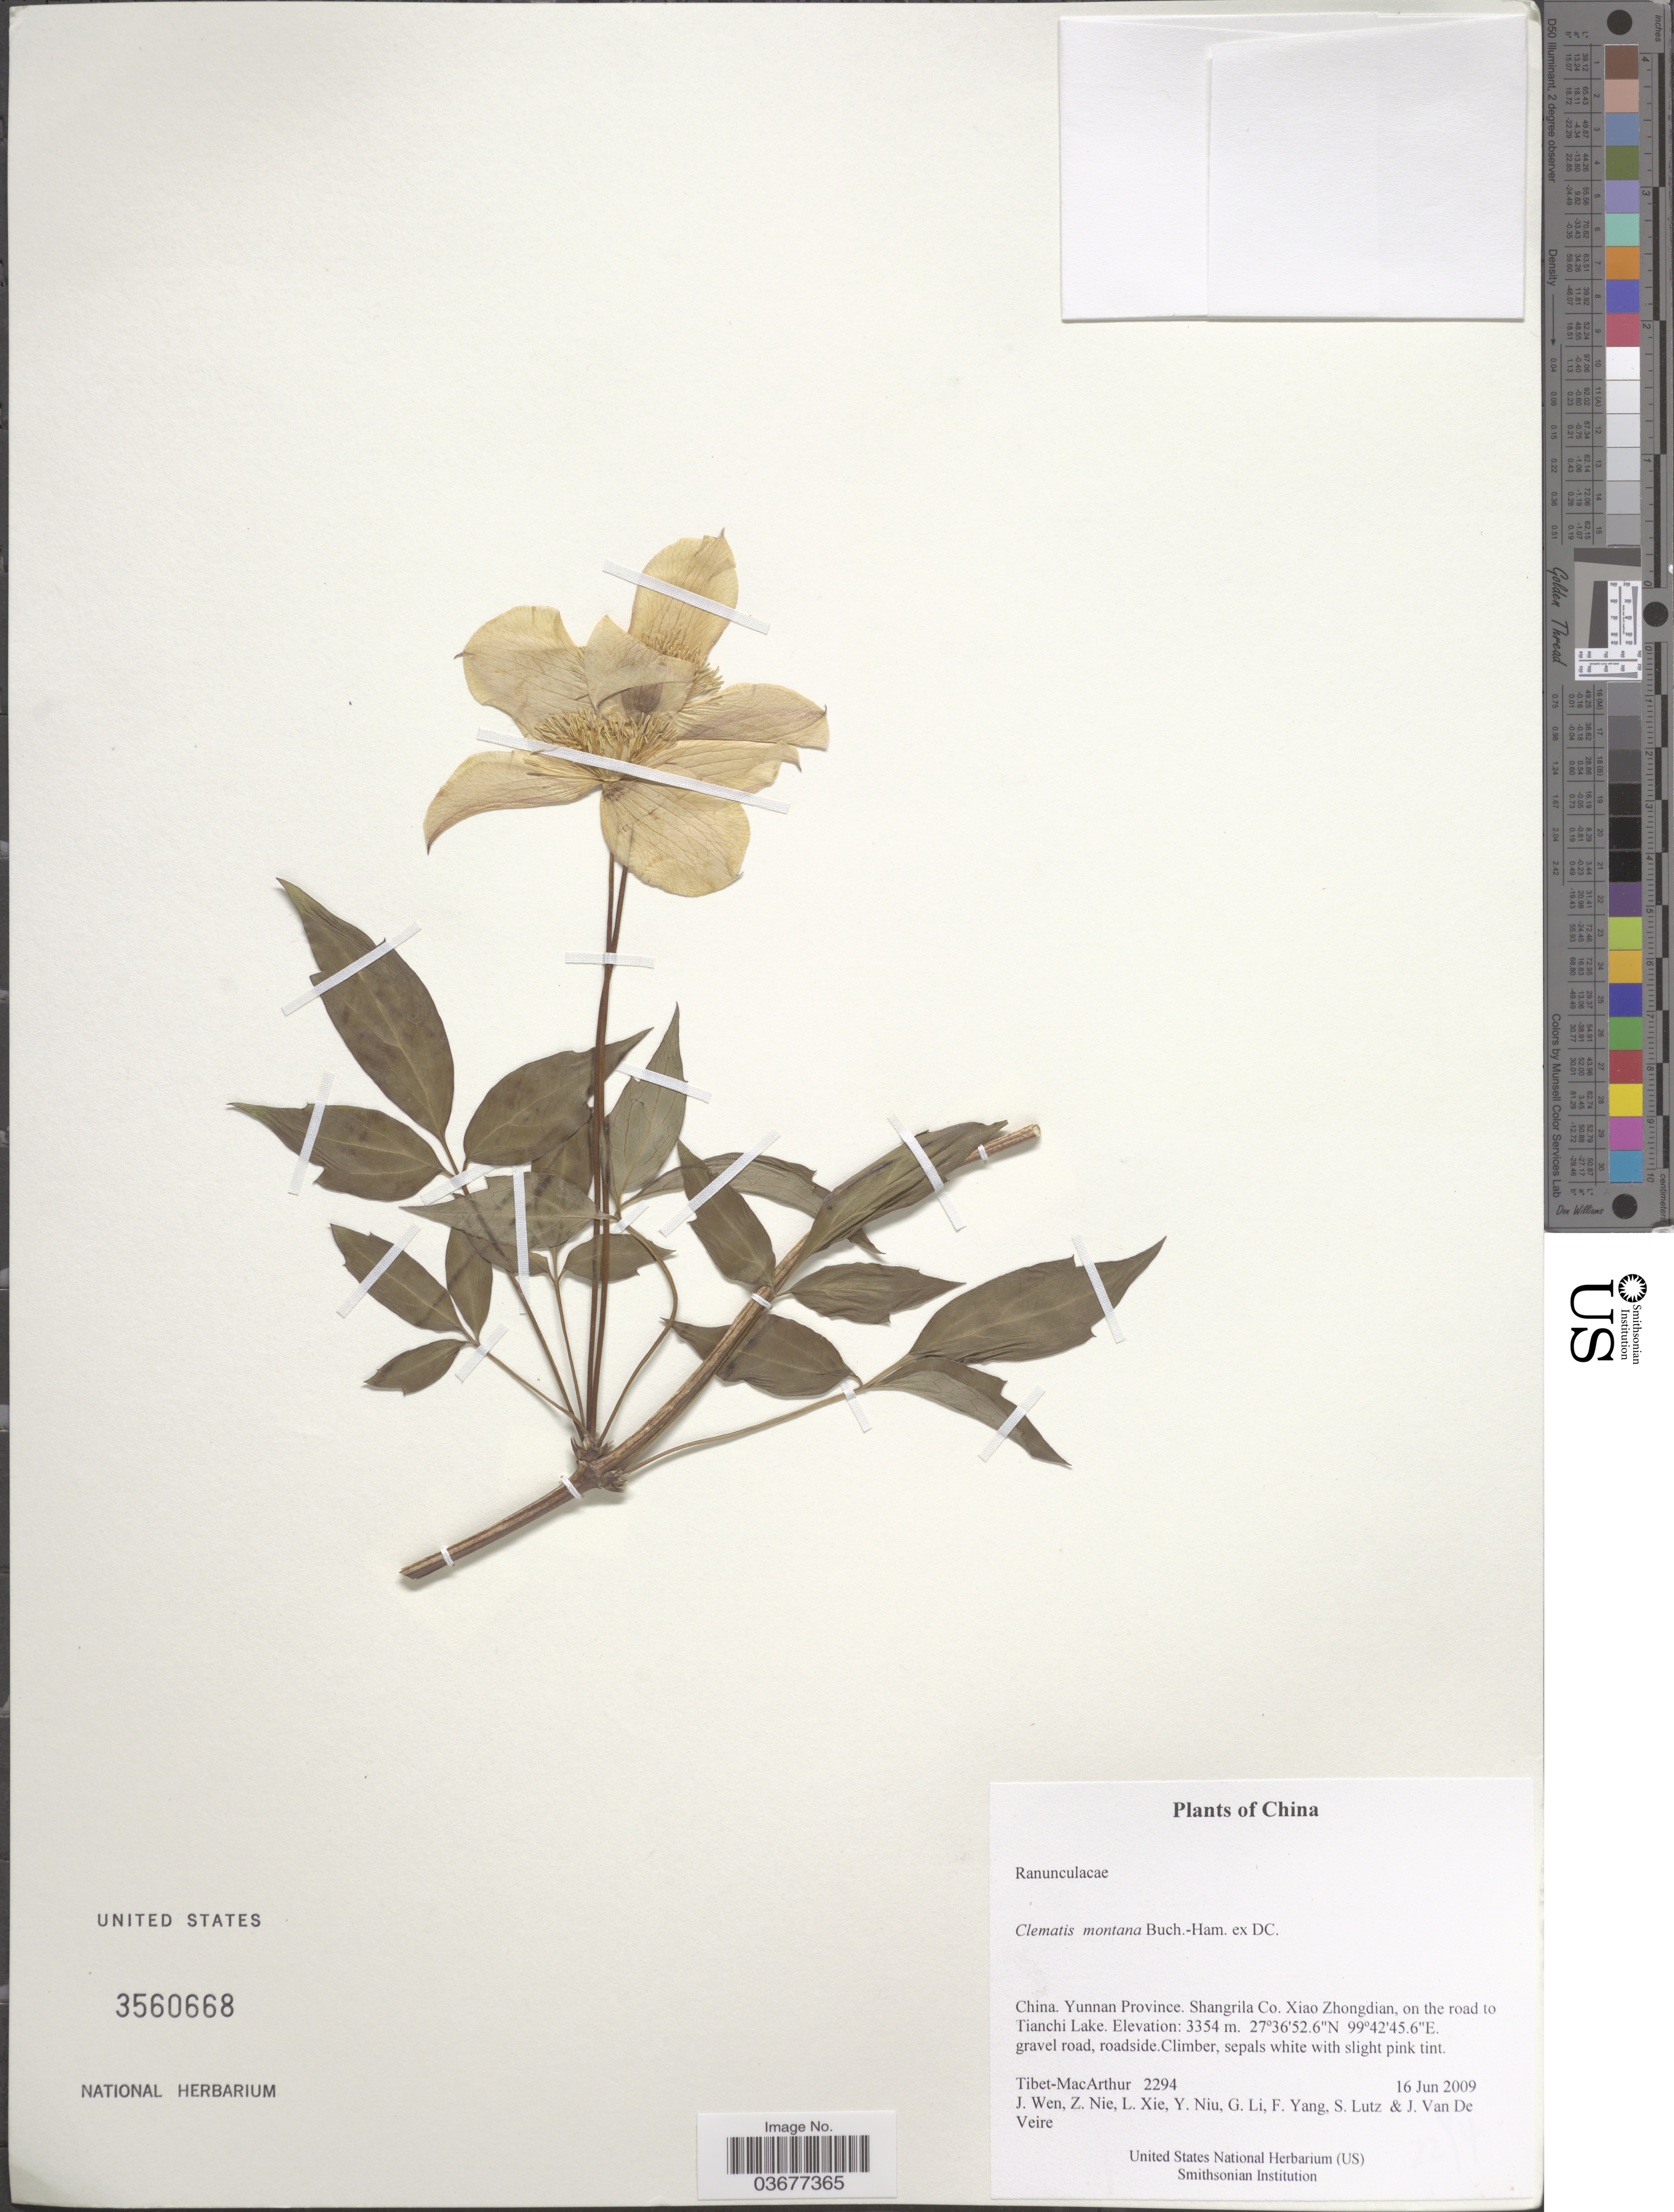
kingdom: Plantae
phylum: Tracheophyta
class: Magnoliopsida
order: Ranunculales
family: Ranunculaceae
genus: Clematis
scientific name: Clematis montana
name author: Buch.-Ham. ex DC.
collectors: Tibet-MacArthur, J. Wen, Z. Nie, L. Xie & et al.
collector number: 2294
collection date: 2009-06-16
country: China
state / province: Yunnan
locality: Shangrila Co. Xiao Zhongdian, on the road to Tianchi Lake.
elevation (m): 3354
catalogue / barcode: US 3560668